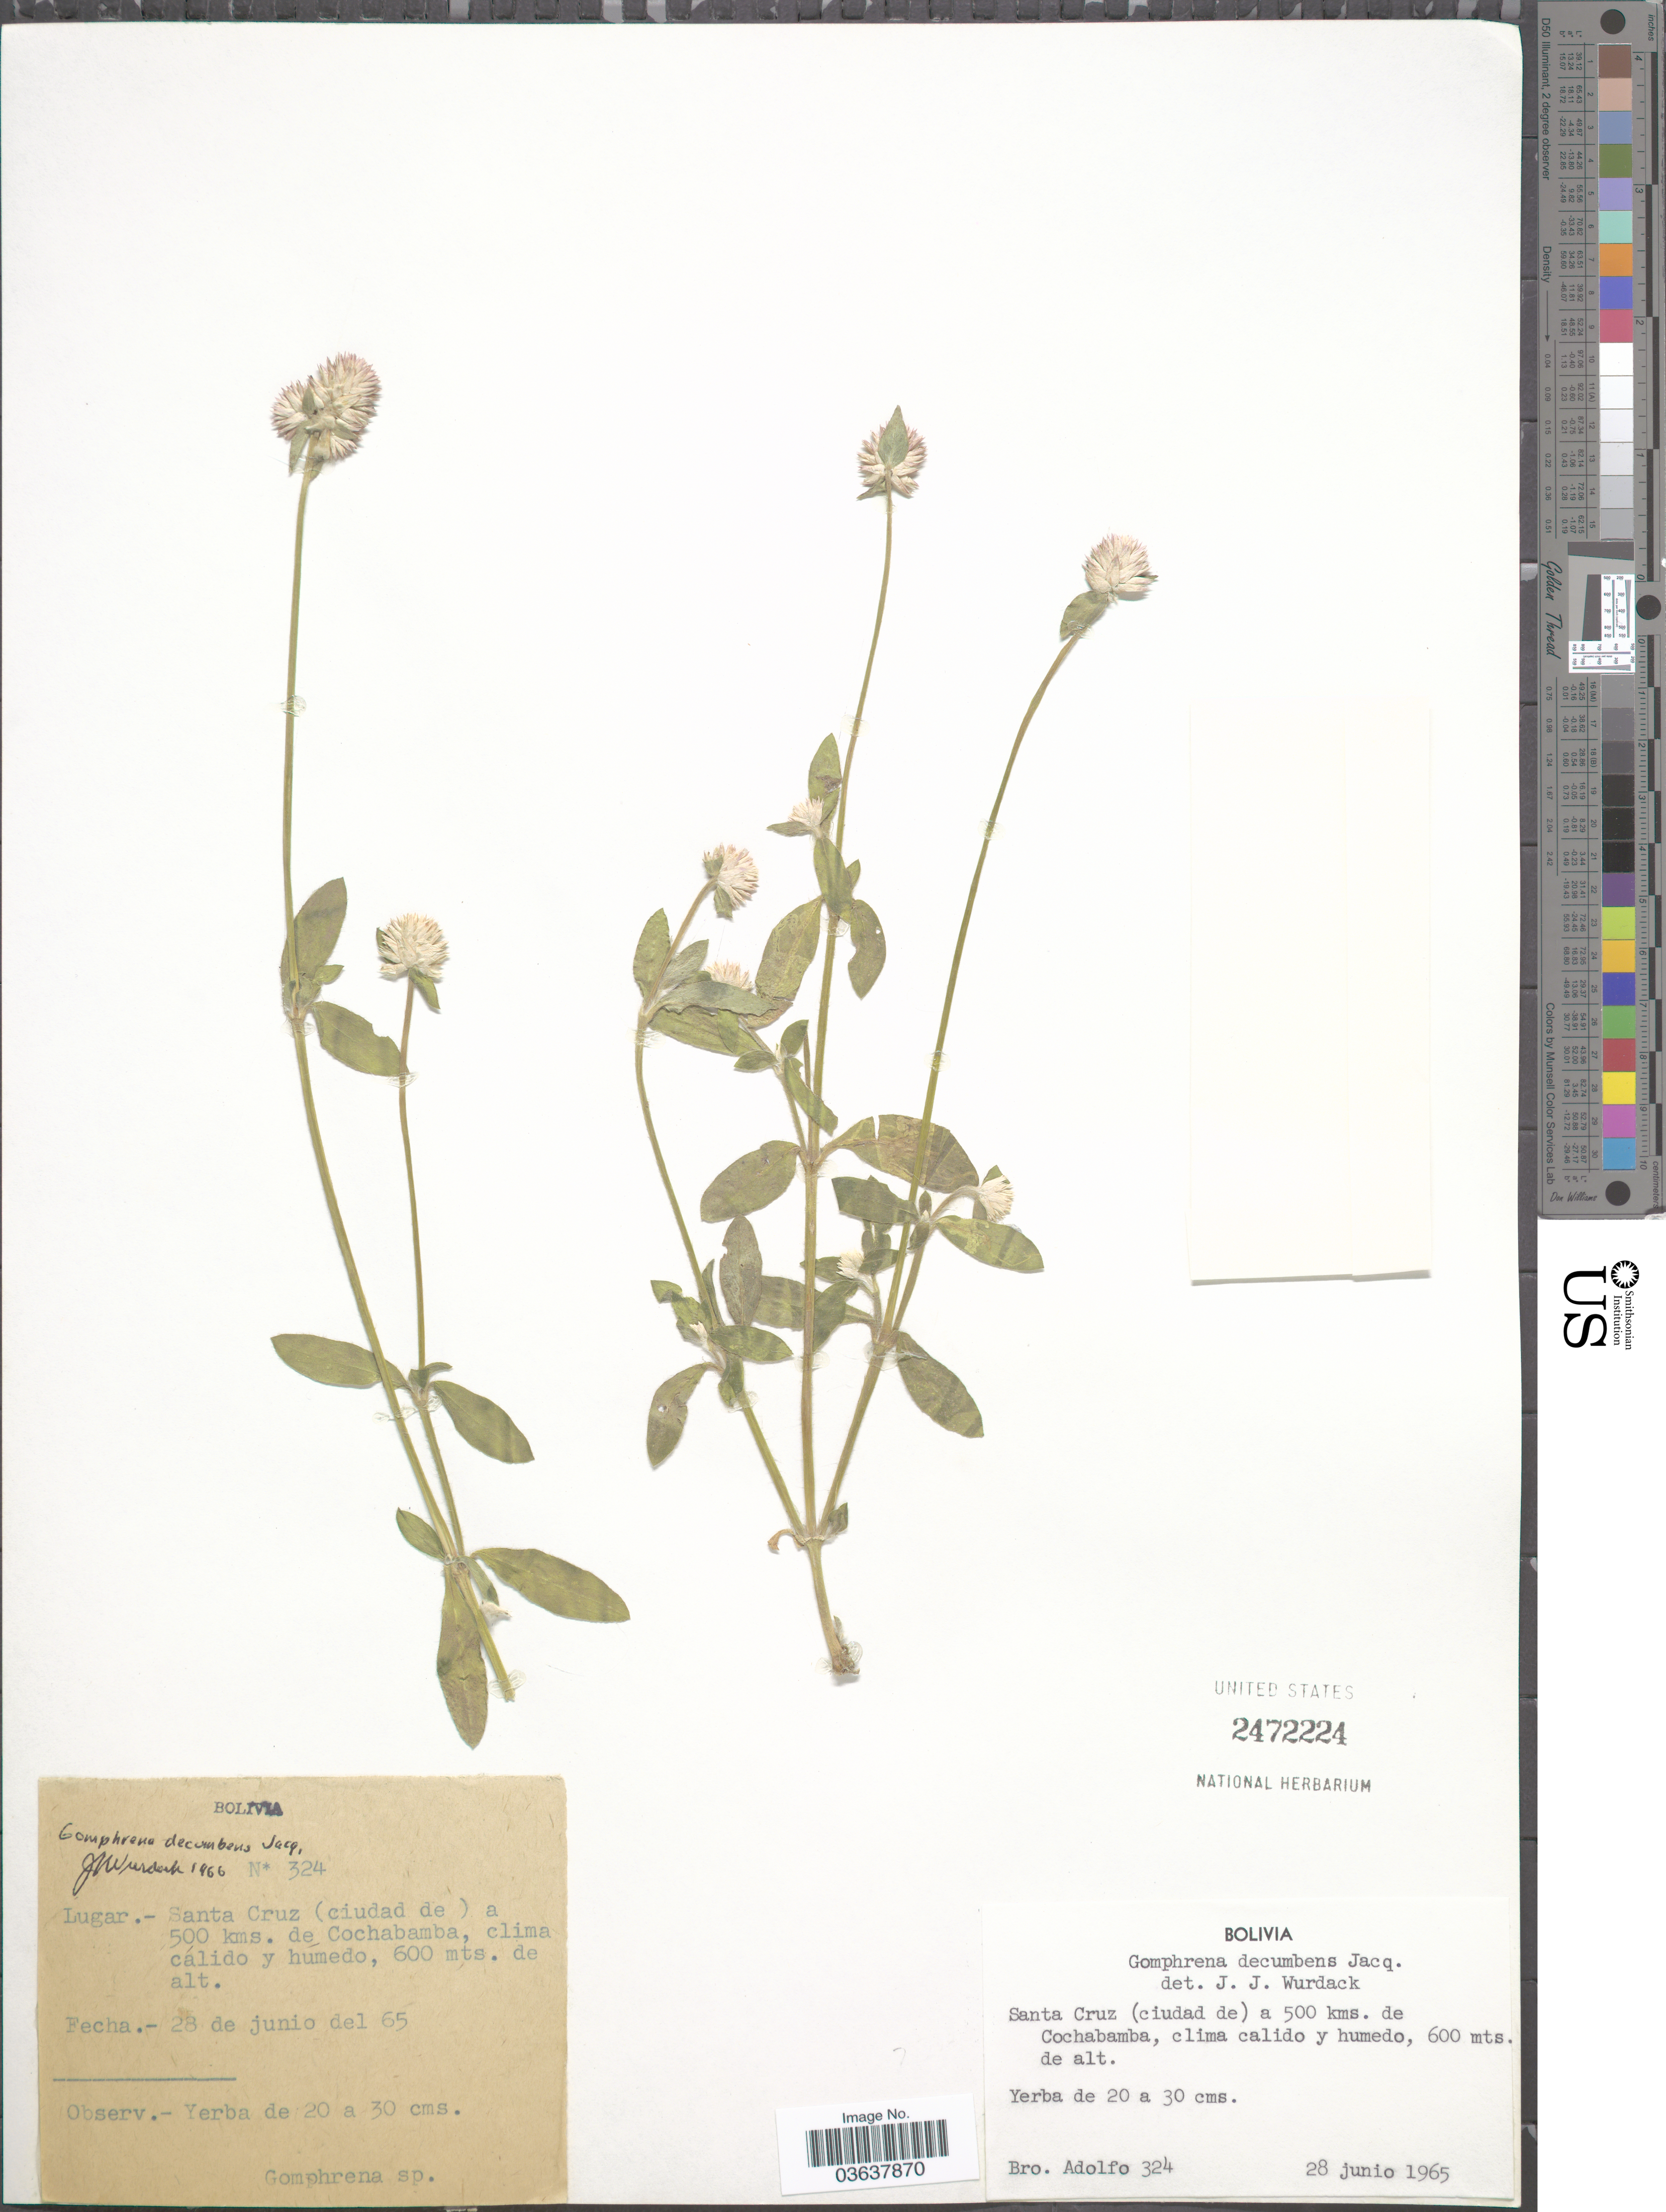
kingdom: Plantae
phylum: Tracheophyta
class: Magnoliopsida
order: Caryophyllales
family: Amaranthaceae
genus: Gomphrena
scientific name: Gomphrena decumbens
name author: Jacq.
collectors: Bro. Adolfo M.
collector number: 324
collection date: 1965-06-28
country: Bolivia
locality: Santa Cruz (ciudad de) a 500 kms. de Cochabamba, clima cálido y húmedo.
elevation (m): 600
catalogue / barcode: US 2472224